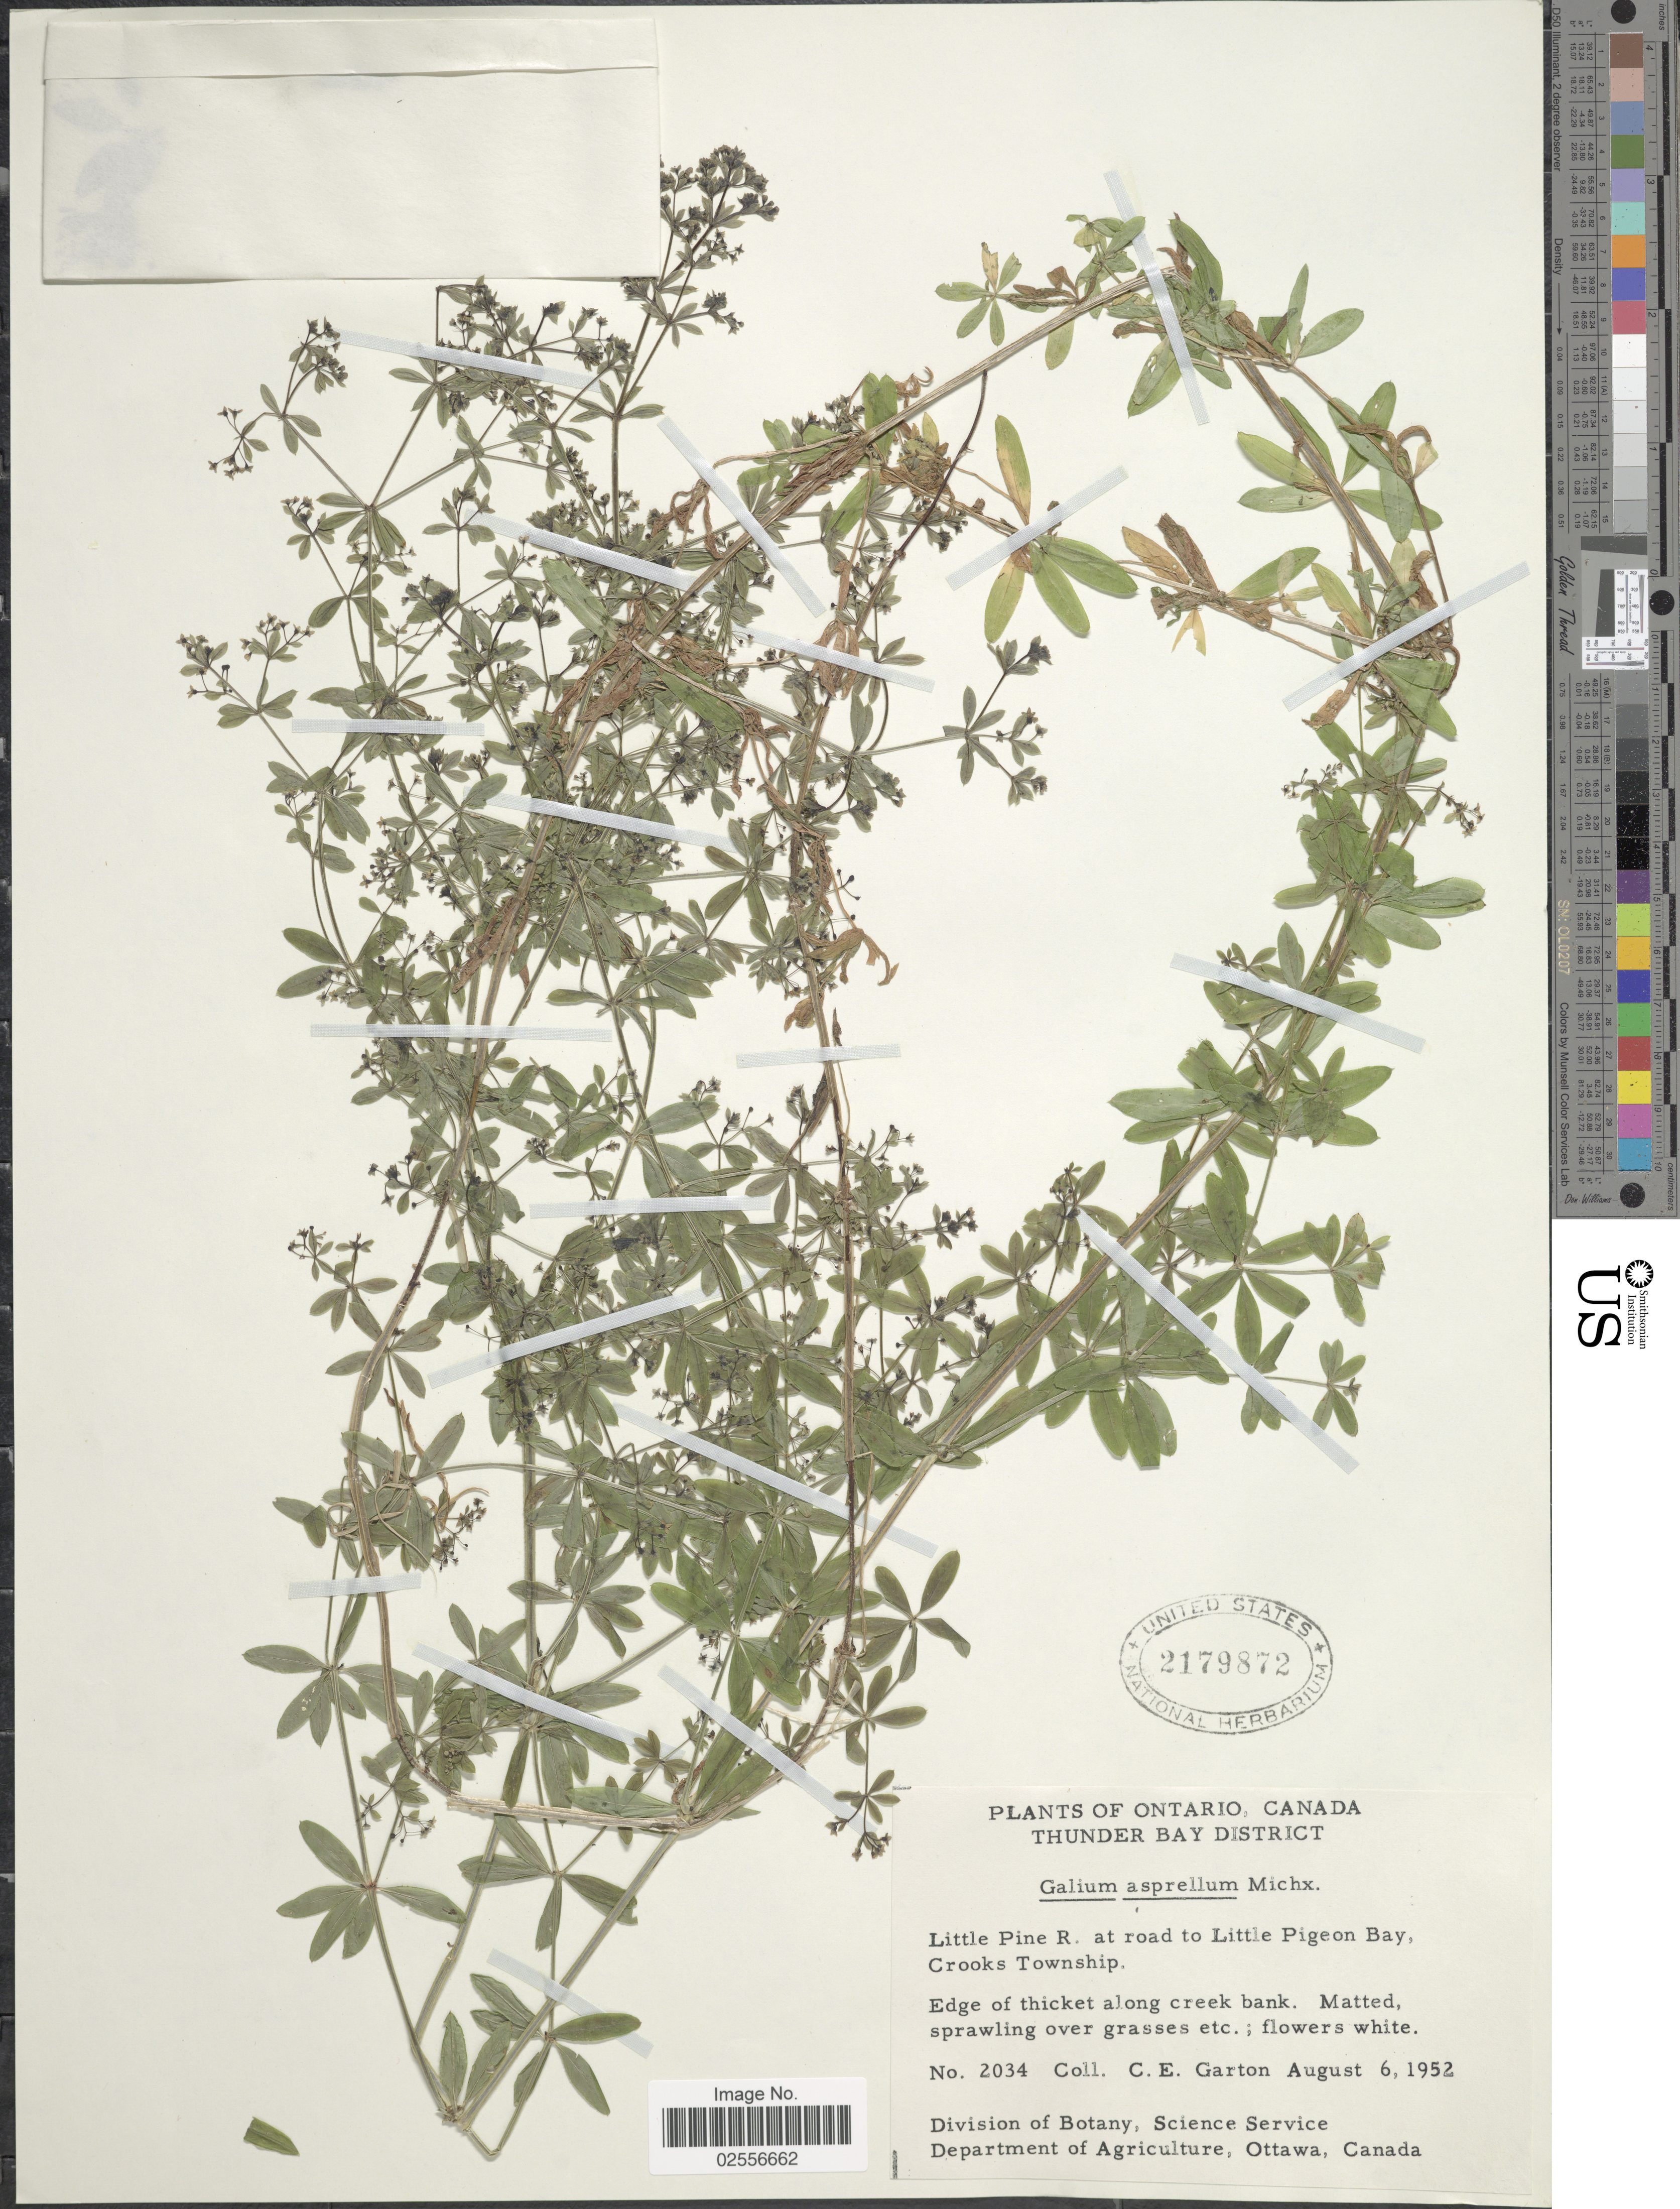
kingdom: Plantae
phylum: Tracheophyta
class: Magnoliopsida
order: Gentianales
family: Rubiaceae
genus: Galium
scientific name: Galium asprellum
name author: Michx.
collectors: C. E. Garton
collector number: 2034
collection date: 1952-08-06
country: Canada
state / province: Ontario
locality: Thunder Bay District. Little Pine R. at road to Little Pigeon Bay, Crooks Township.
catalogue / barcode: US 2179872